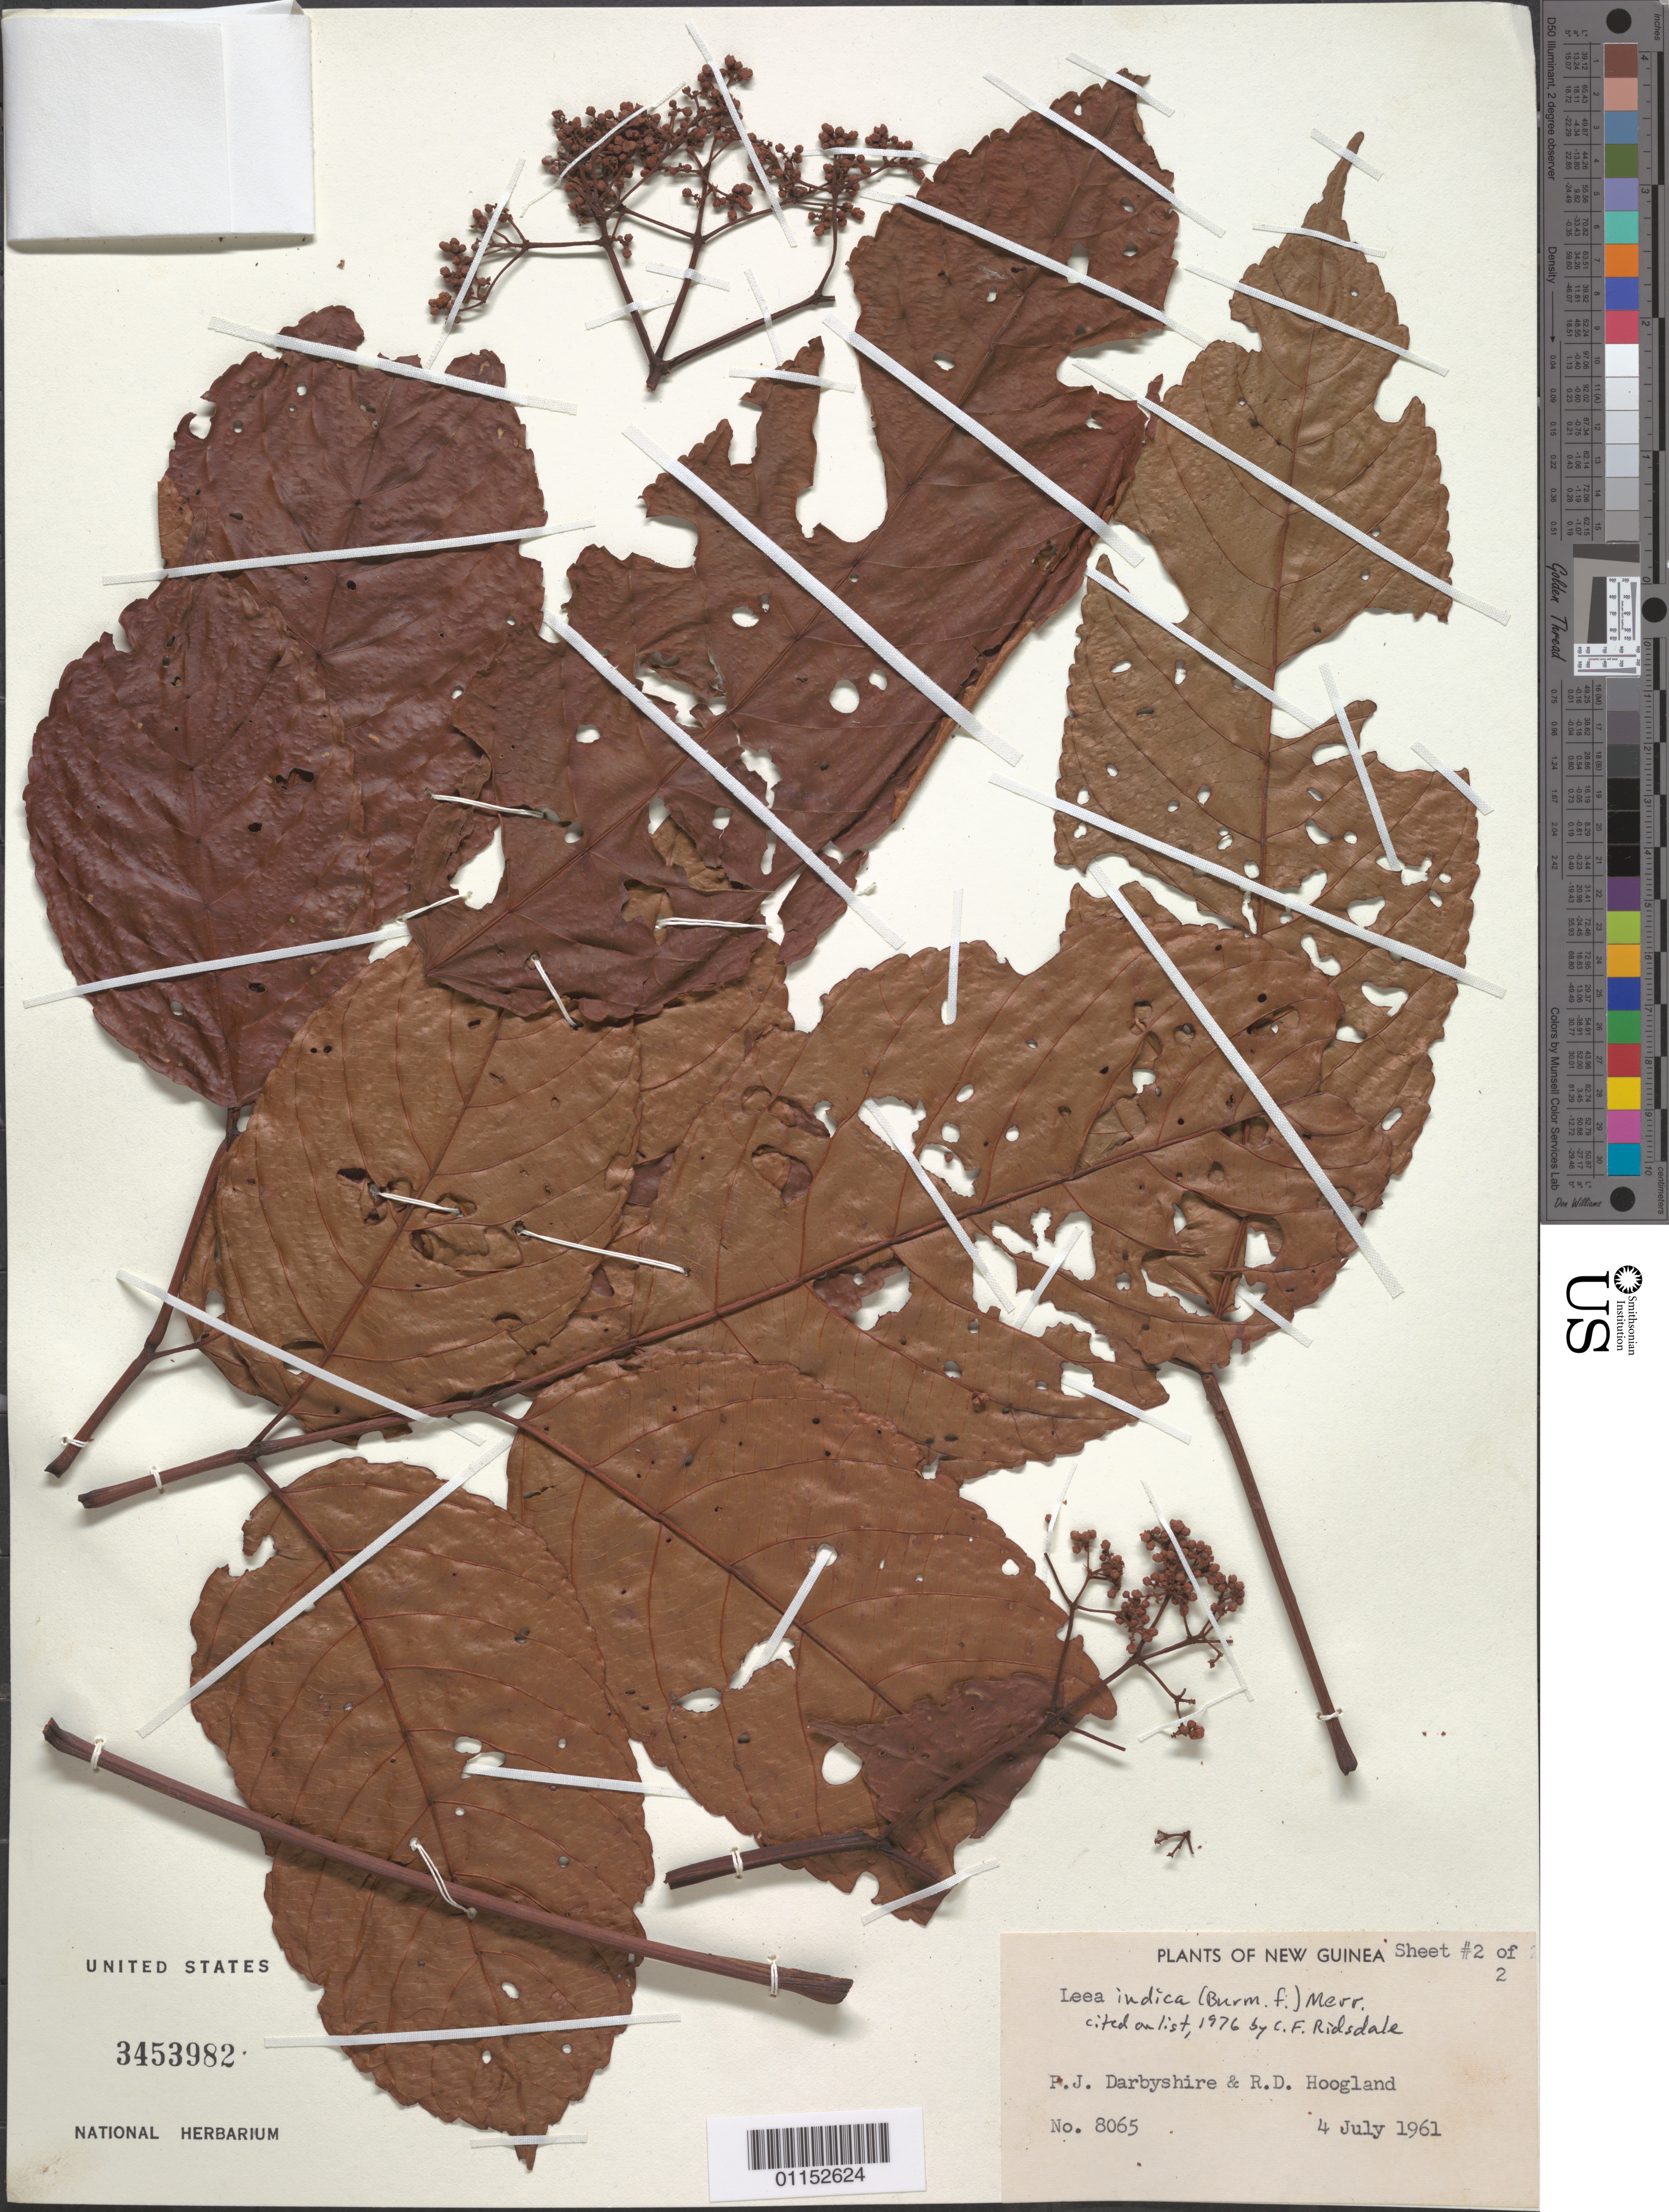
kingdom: Plantae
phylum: Tracheophyta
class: Magnoliopsida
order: Vitales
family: Vitaceae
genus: Leea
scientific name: Leea indica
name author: (Burm. f.) Merr.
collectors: P. Darbyshire & R. D. Hoogland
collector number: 8065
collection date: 1961-07-04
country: Papua New Guinea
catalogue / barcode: US 3453982